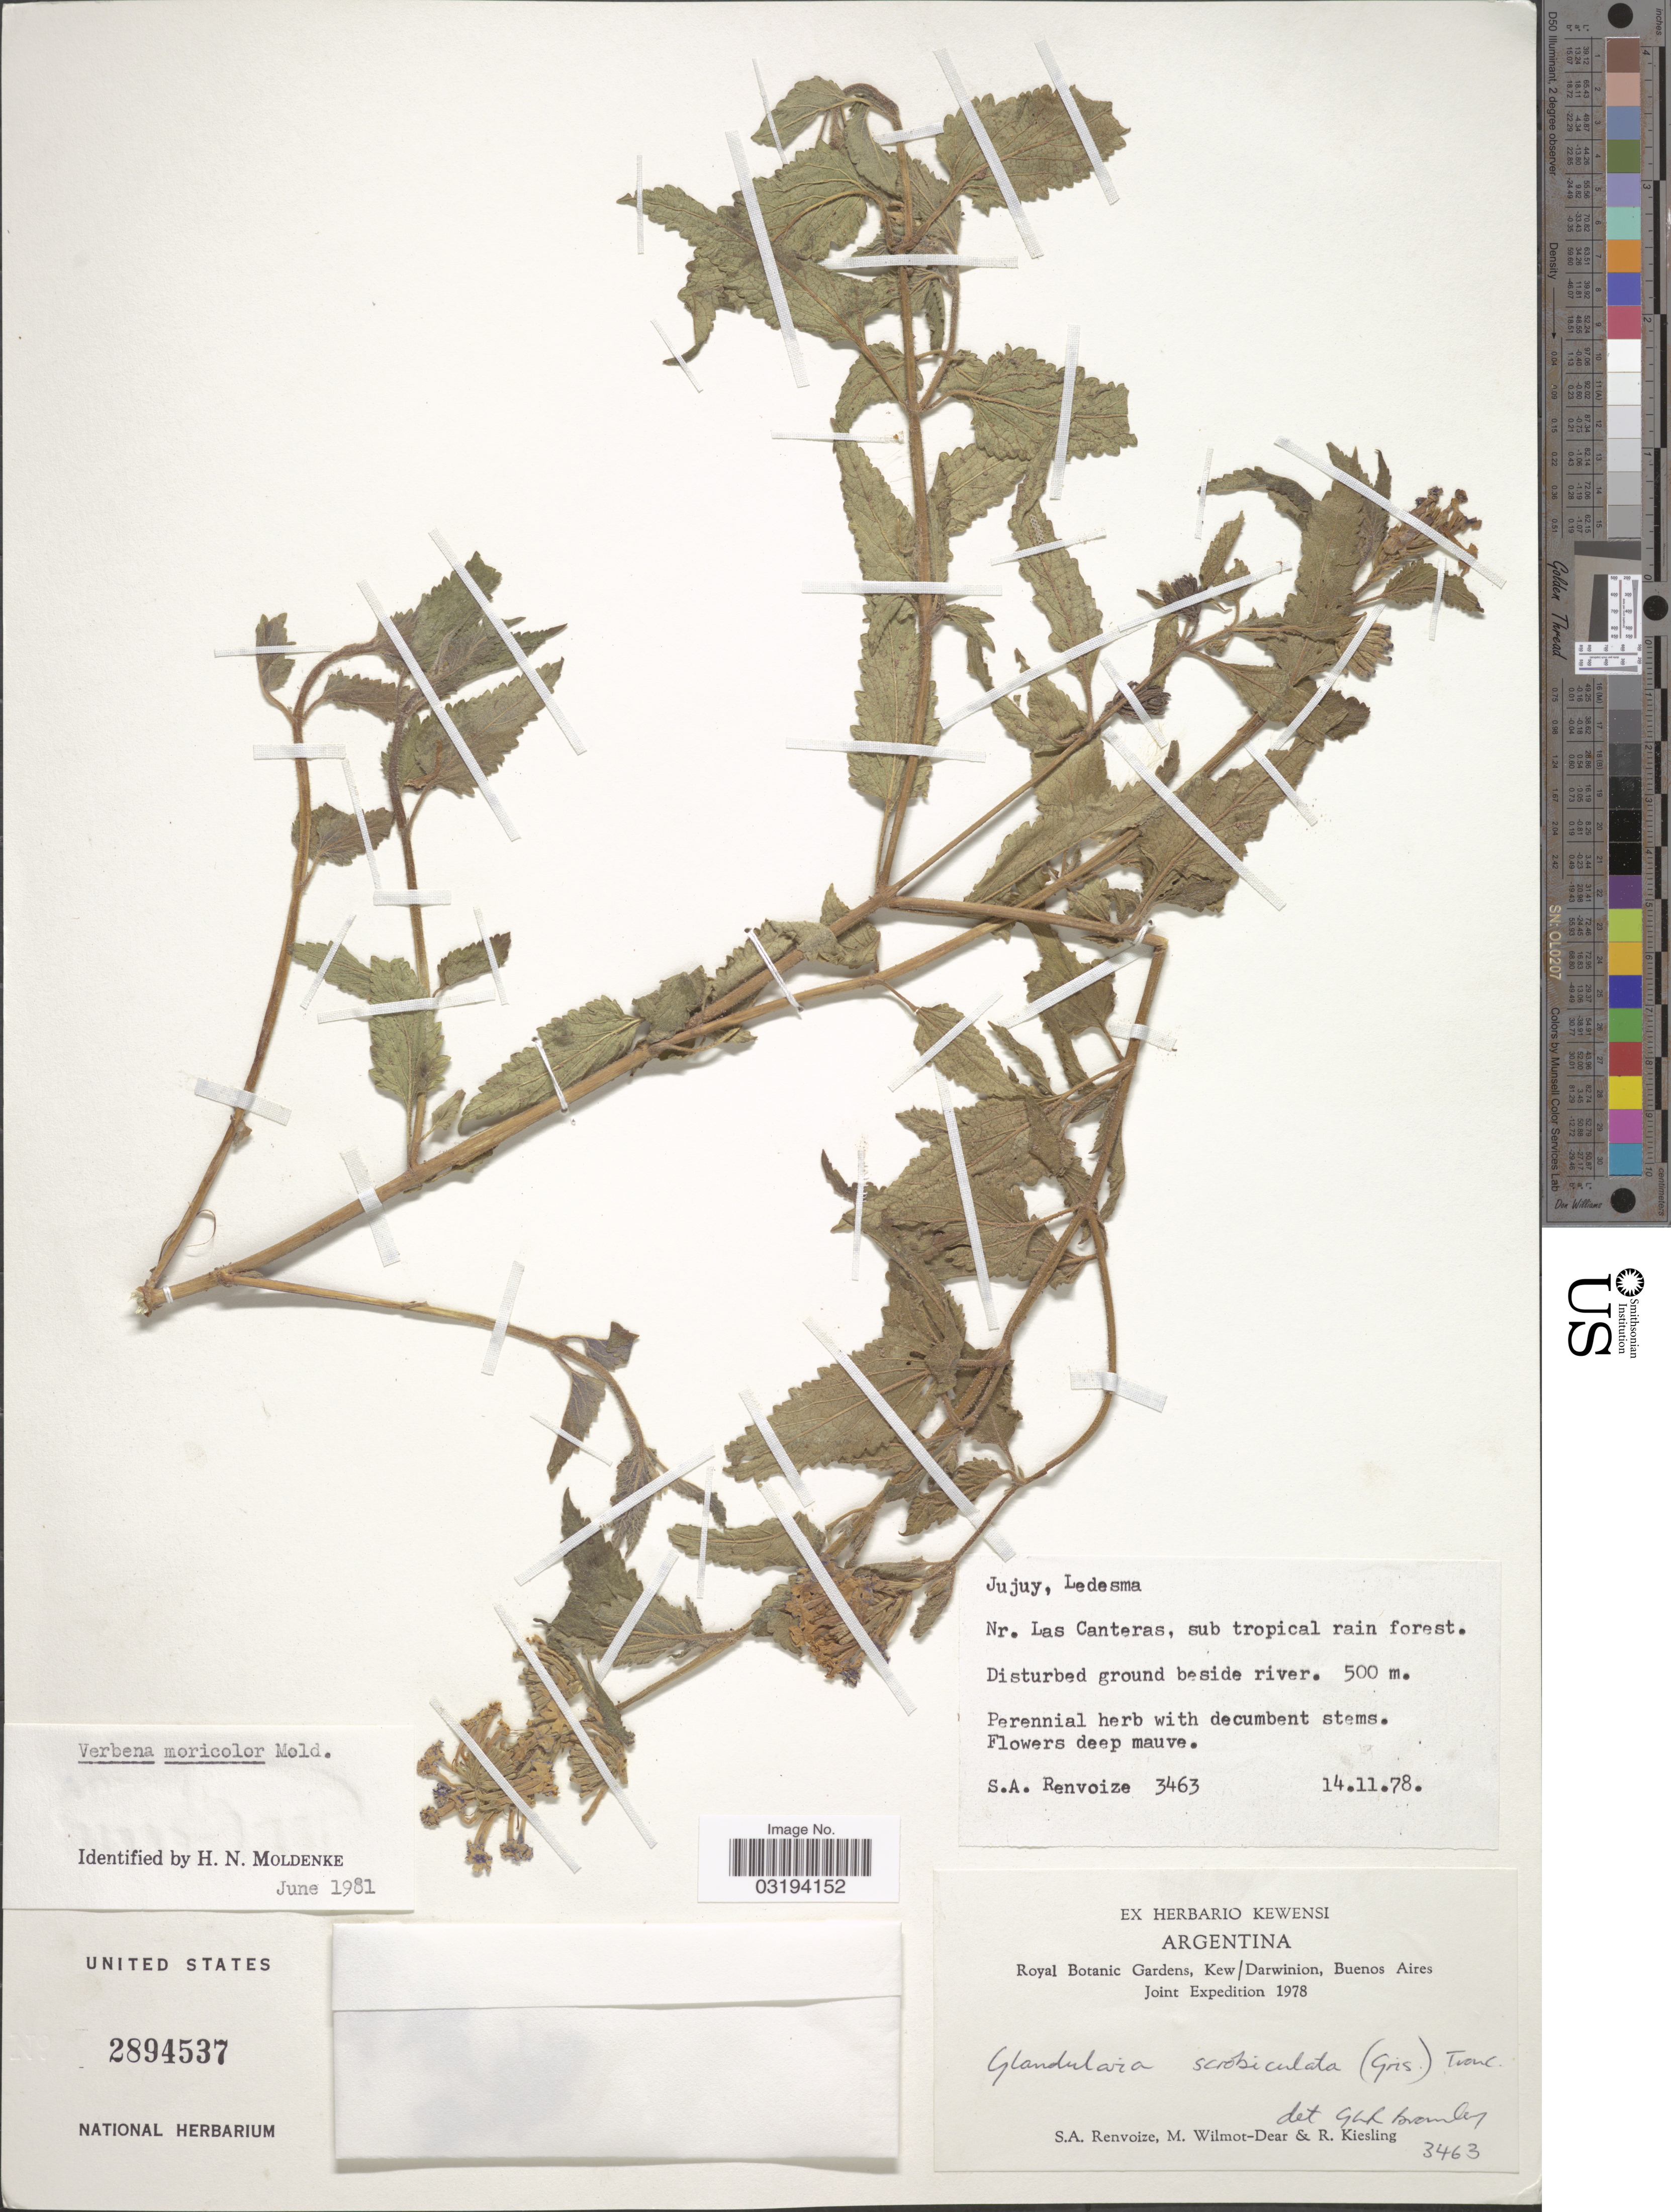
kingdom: Plantae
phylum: Tracheophyta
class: Magnoliopsida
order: Lamiales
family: Verbenaceae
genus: Verbena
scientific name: Verbena moricolor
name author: Moldenke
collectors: S. A. Renvoize, M. Wilmot-Dear & R. Kiesling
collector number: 3463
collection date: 1978-11-14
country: Argentina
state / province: Jujuy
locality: Ledesma. Nr. Las Canteras, sub tropical rain forest.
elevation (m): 500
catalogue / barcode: US 2894537